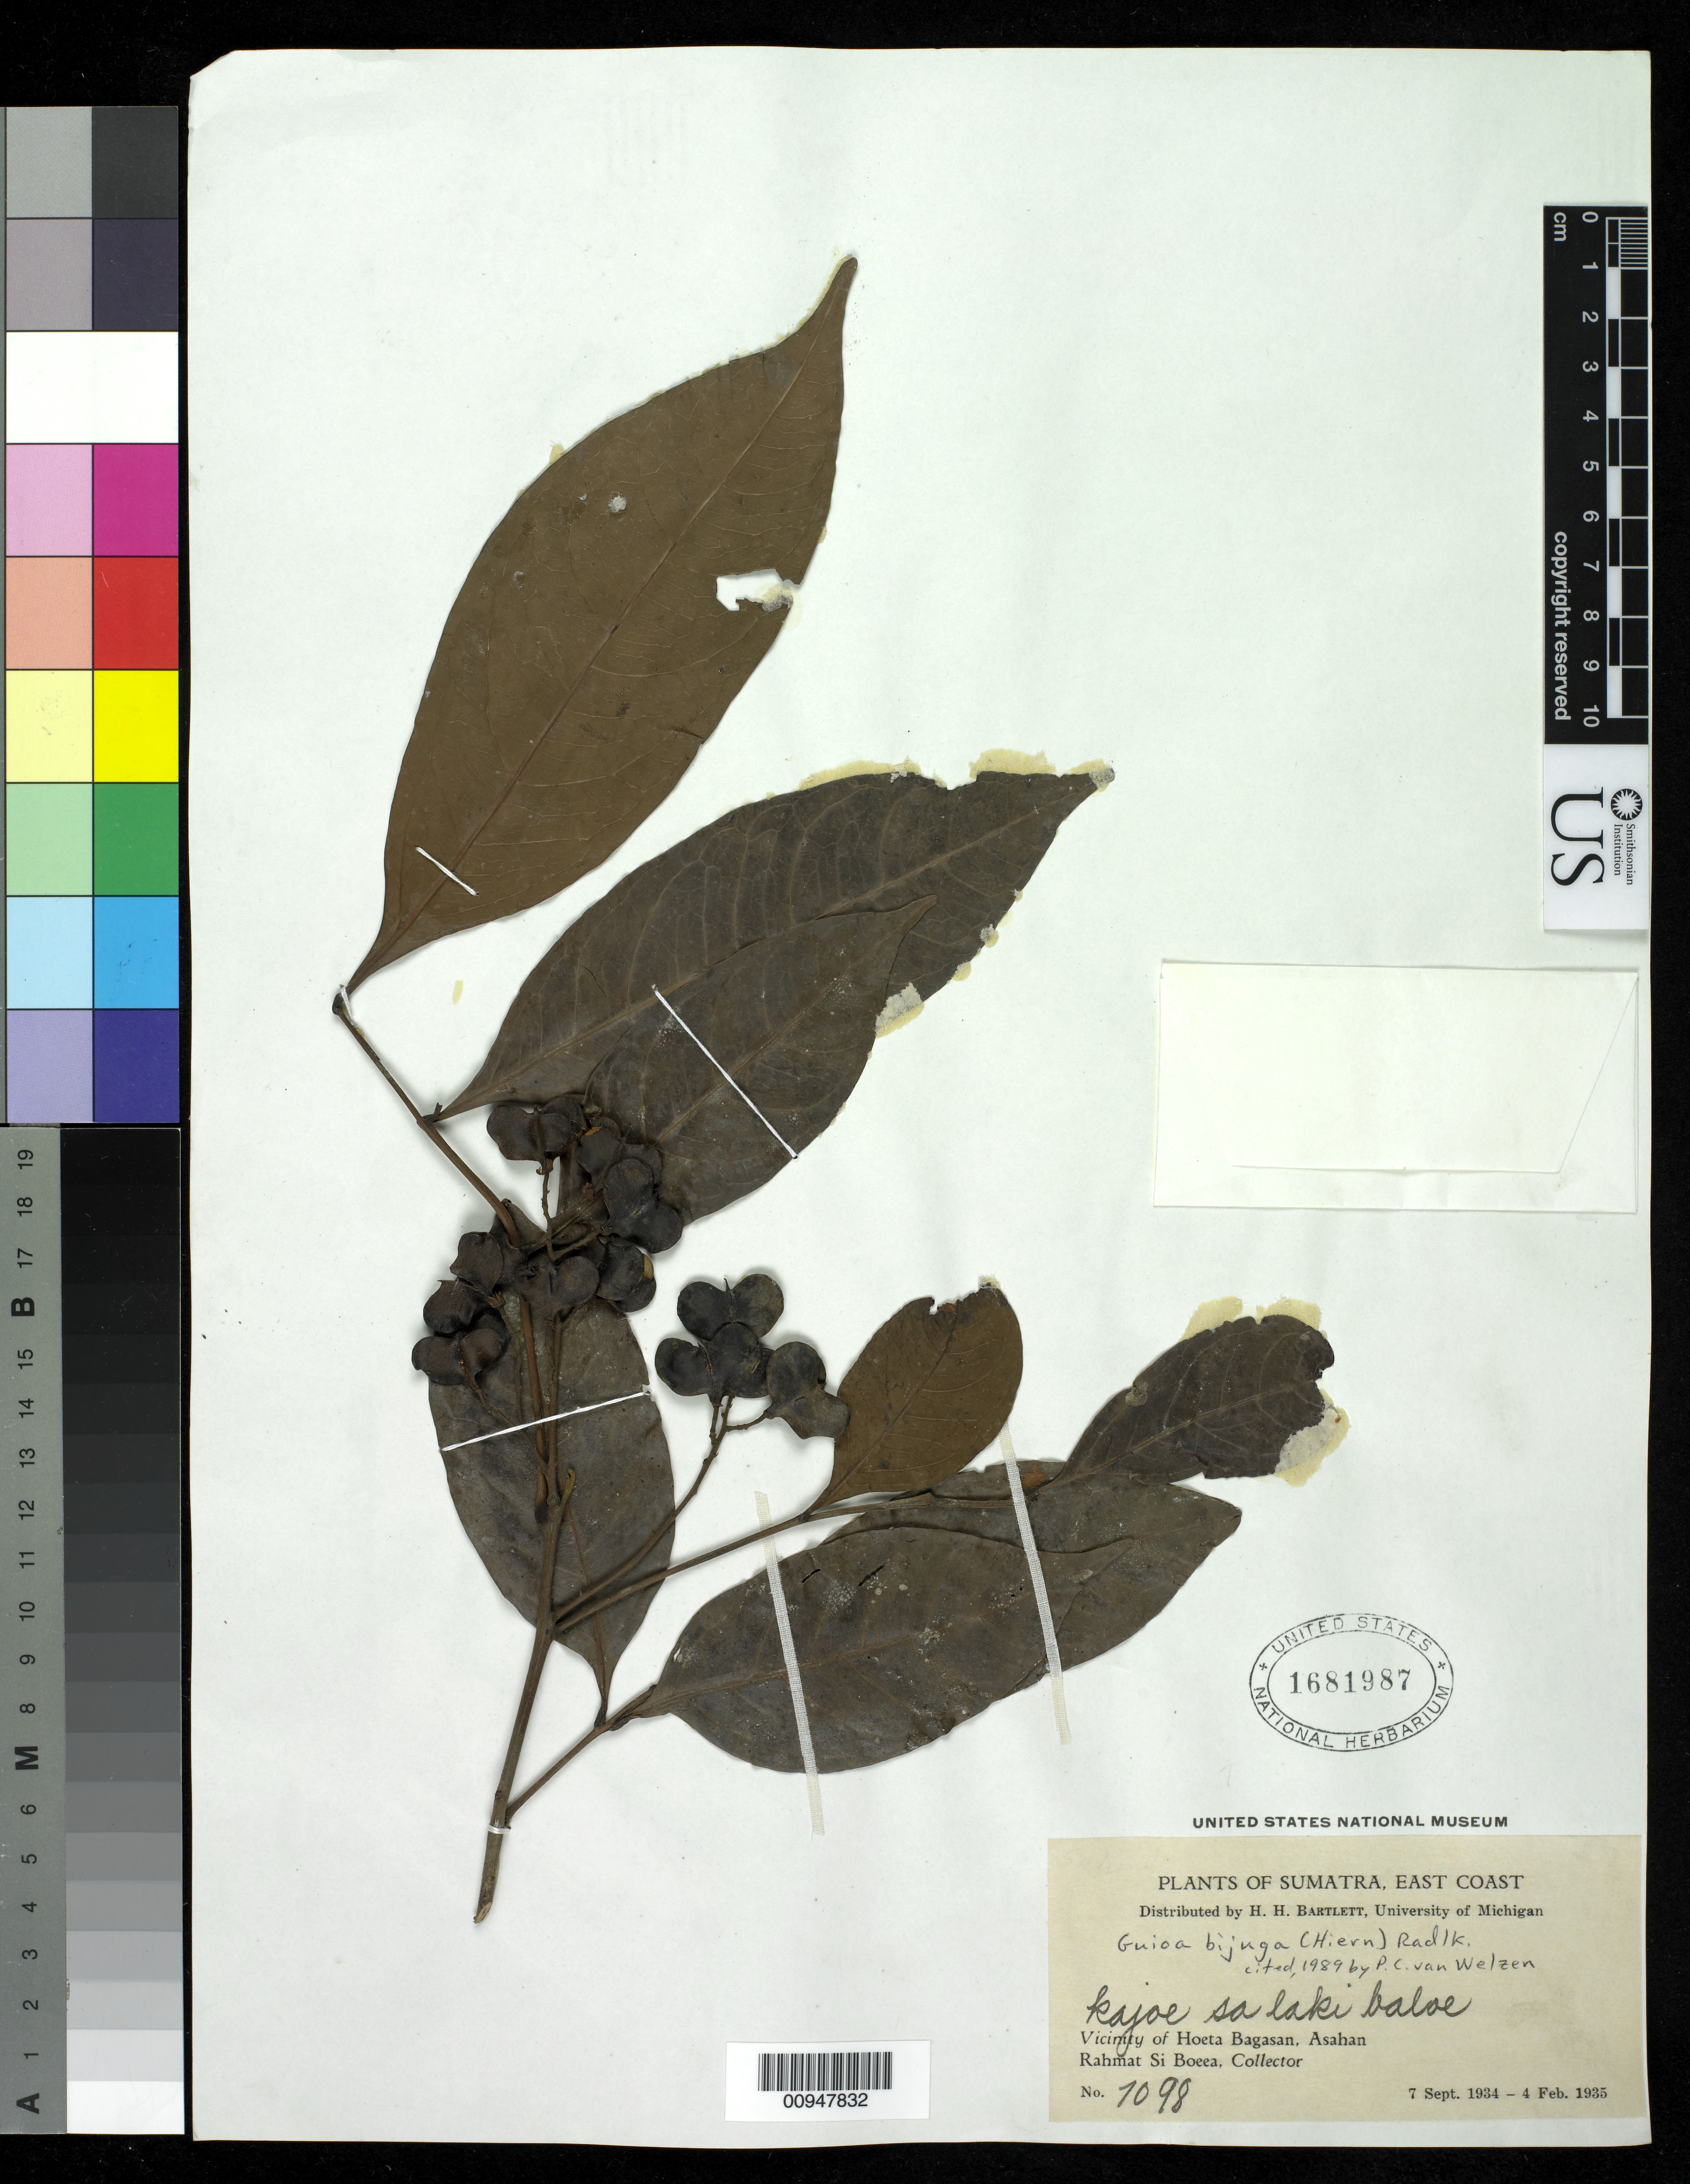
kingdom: Plantae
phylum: Tracheophyta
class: Magnoliopsida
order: Sapindales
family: Sapindaceae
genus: Guioa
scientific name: Guioa bijuga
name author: (Hiern) Radlk.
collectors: Rahmat Si Boeea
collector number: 1098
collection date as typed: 07 Sep 1934 to 04 Feb 1935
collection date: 1934-09-07/1935-02-04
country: Indonesia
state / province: Sumatra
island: Sumatra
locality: Vicinity of Hoeta Bagasan, Asahan, East Coast of Sumatra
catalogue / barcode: US 1681987